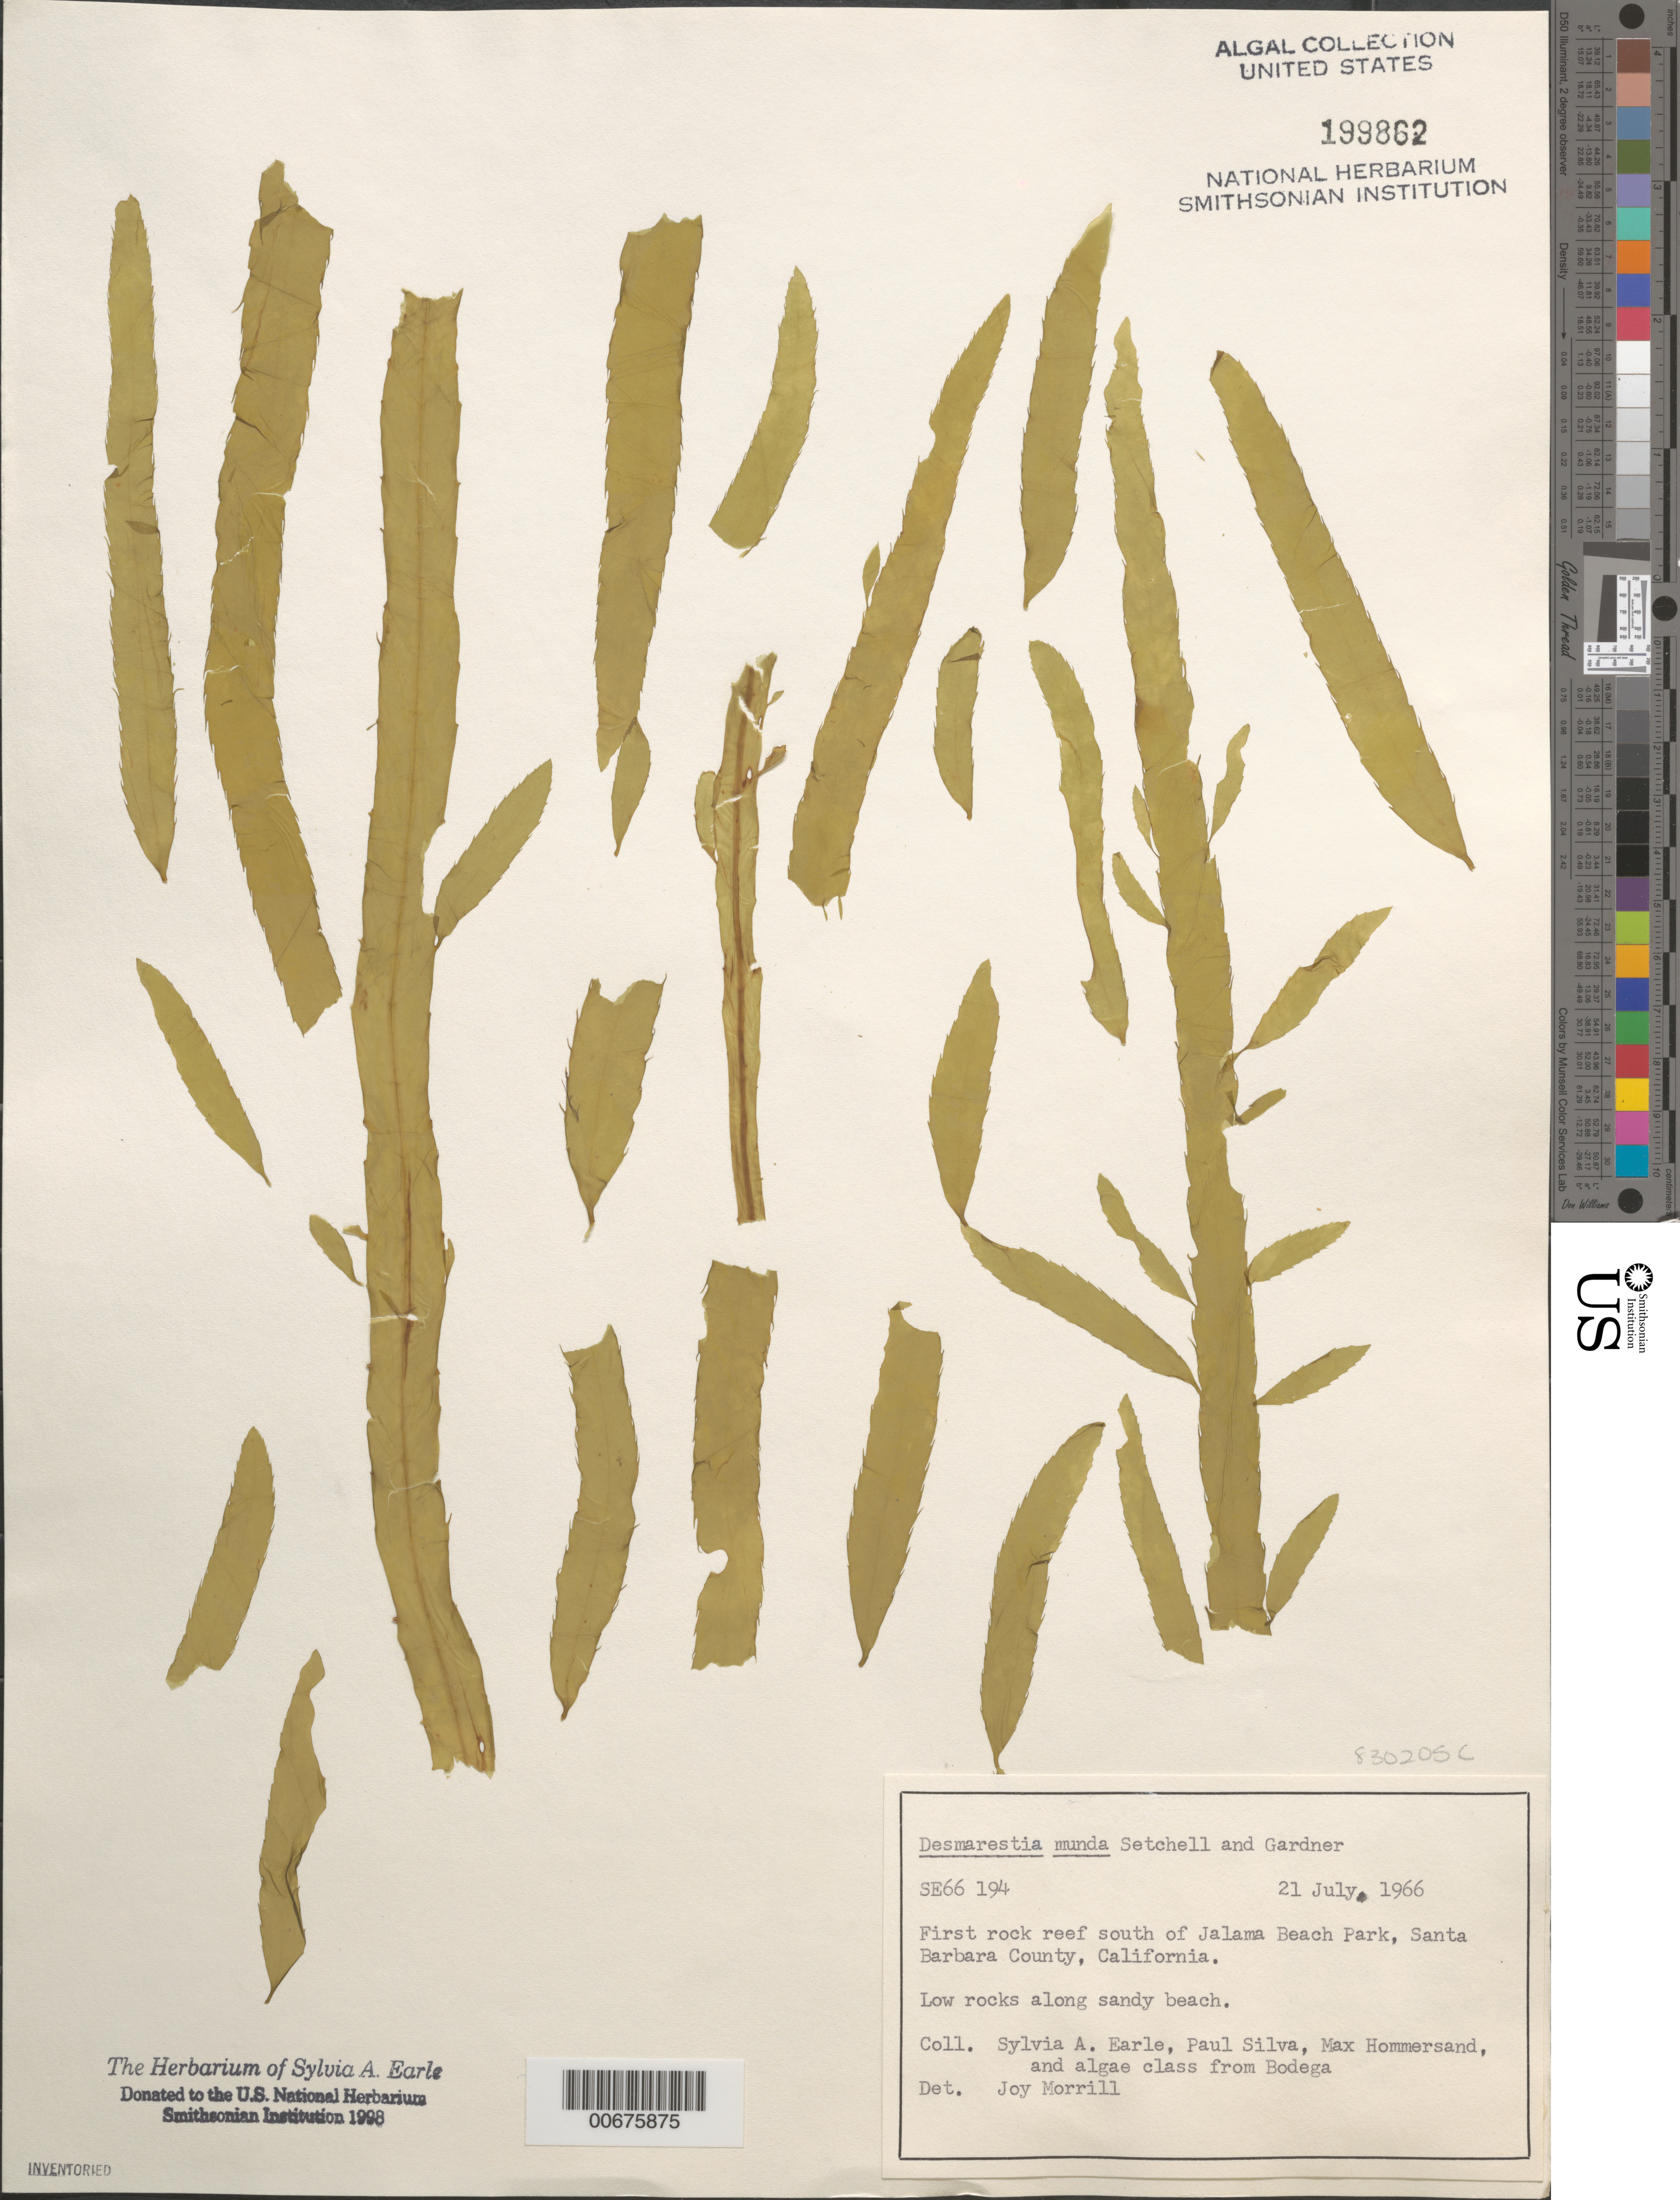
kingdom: Chromista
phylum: Ochrophyta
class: Phaeophyceae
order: Desmarestiales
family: Desmarestiaceae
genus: Desmarestia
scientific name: Desmarestia munda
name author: Setch. & N.L. Gardner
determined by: Morrill, J.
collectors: S. A. Earle, P. C. Silva, M. H. Hommersand & Bodega Algae Class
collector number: Se 66194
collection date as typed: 21 Jul 1966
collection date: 1966-07-21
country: United States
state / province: California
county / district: Santa Barbara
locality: Reef south of Jalama Beach Park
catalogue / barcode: US 199862